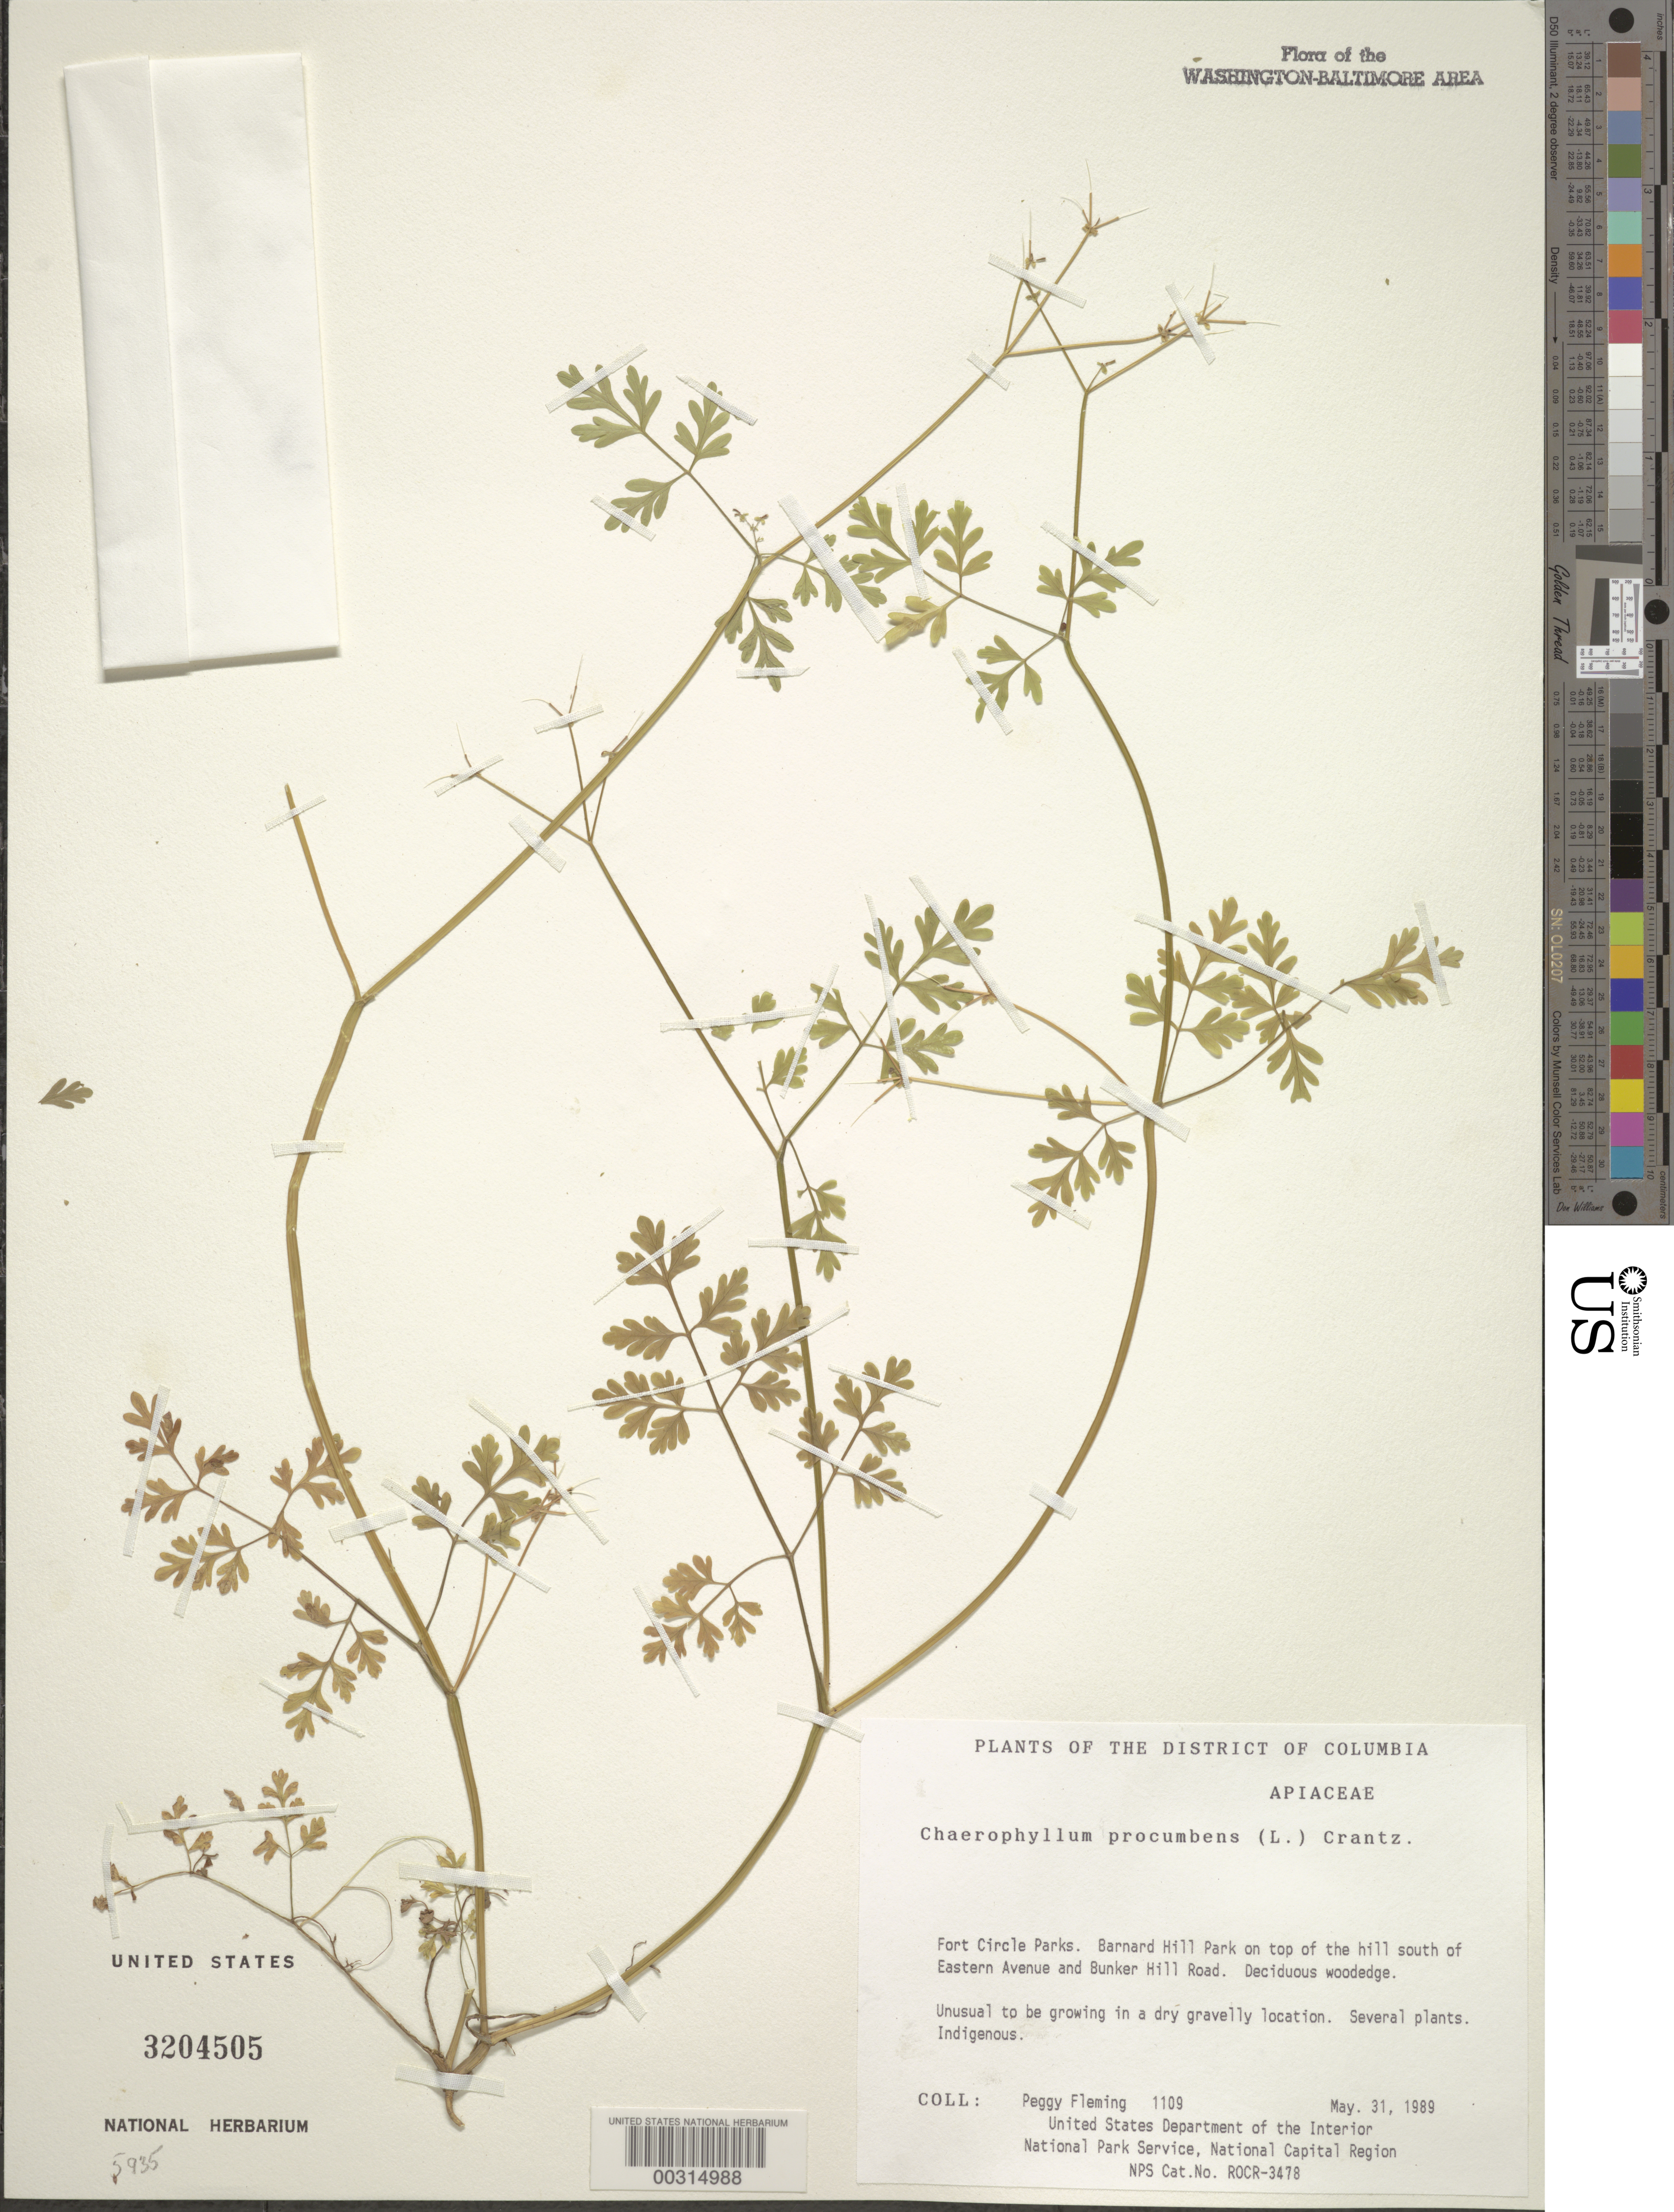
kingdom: Plantae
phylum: Tracheophyta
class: Magnoliopsida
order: Apiales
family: Apiaceae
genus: Chaerophyllum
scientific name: Chaerophyllum procumbens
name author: (L.) Crantz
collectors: P. Fleming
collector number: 1109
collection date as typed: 31 May 1989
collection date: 1989-05-31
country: United States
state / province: District of Columbia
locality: Fort Circle Parks, Barnard Hill Park S of Eastern Ave. and Bunker Hill Road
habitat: Deciduous woodedge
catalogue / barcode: US 3204505